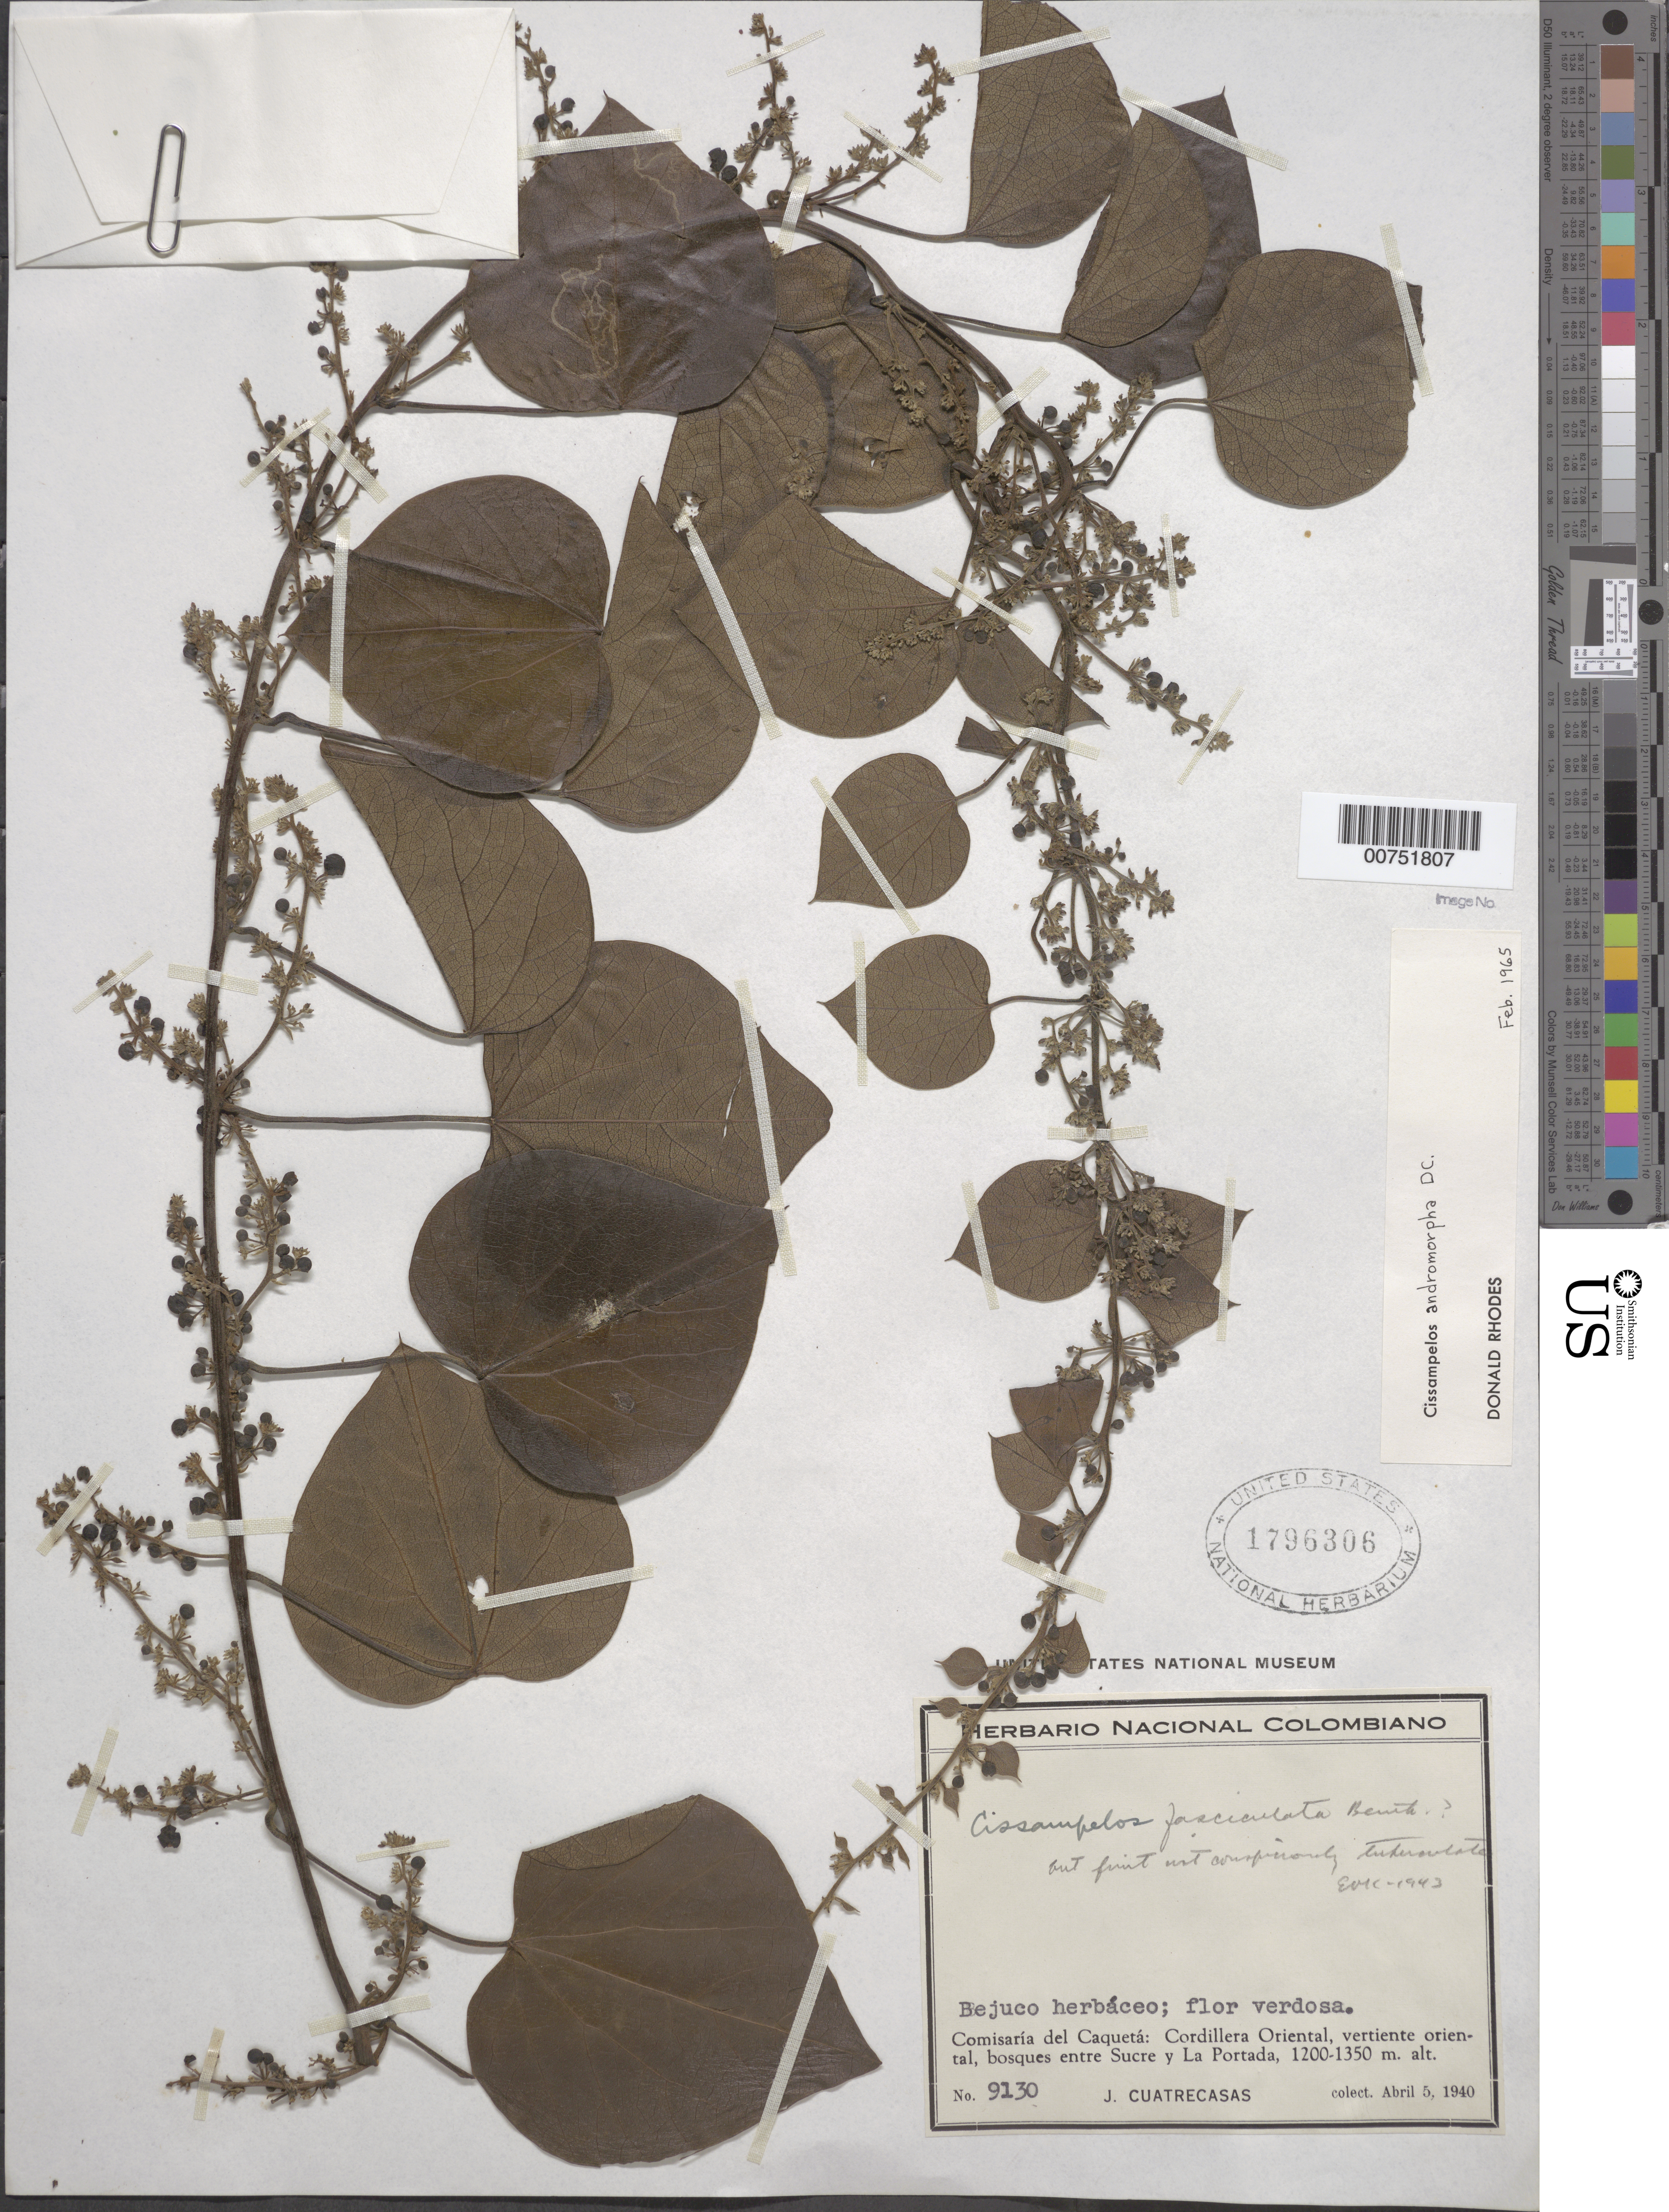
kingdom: Plantae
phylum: Tracheophyta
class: Magnoliopsida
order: Ranunculales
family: Menispermaceae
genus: Cissampelos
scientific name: Cissampelos andromorpha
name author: DC.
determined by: Rhodes, D.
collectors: J. Cuatrecasas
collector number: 9130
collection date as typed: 5-Apr-40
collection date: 1940-04-05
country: Colombia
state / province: Caquetá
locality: Cordillera Oriental, vertiente oriental, entre Sucre y La Portada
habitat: Bosques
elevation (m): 1200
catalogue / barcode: US 1796306